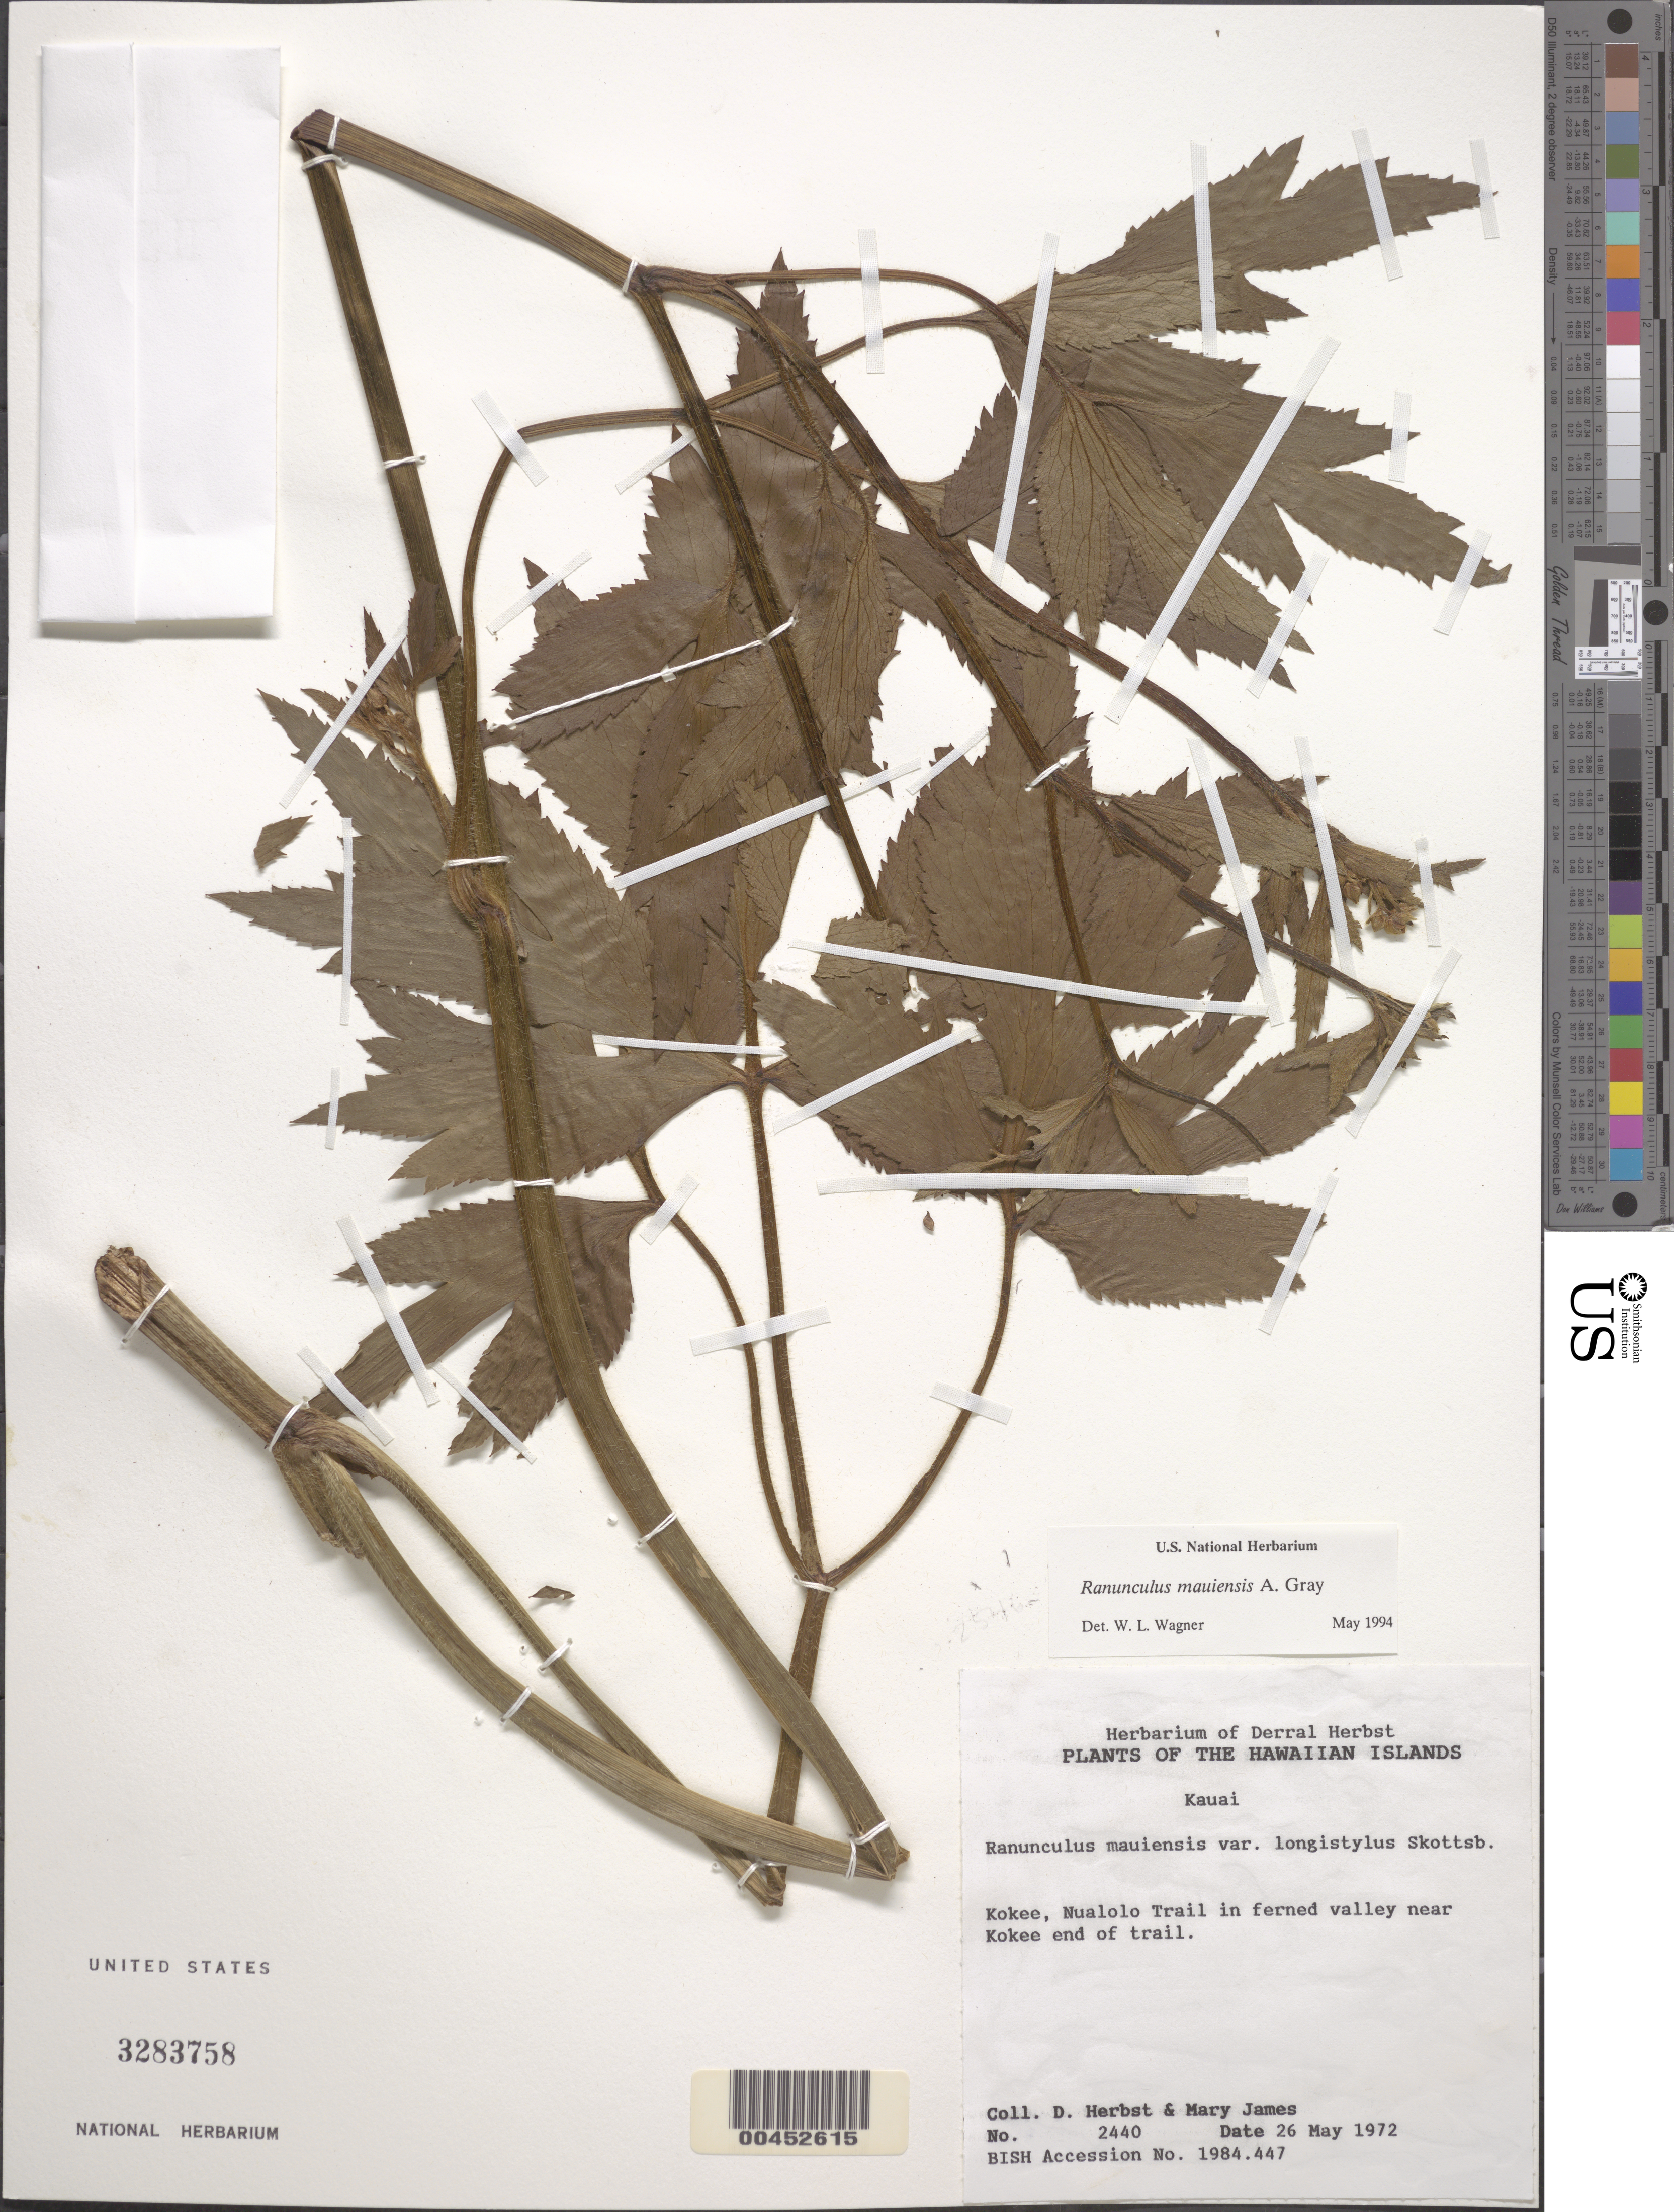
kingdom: Plantae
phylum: Tracheophyta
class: Magnoliopsida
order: Ranunculales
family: Ranunculaceae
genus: Ranunculus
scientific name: Ranunculus mauiensis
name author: A. Gray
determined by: Wagner, W. L., (BOT), Smithsonian Institution - National Museum of Natural History (UNITED STATES)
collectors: D. R. Herbst & M. James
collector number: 2440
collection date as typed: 26 May 1972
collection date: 1972-05-26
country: United States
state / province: Hawaii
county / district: Kauai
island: Kaua'i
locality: Kokee, Nualolo Trail in valley near Kokee end of trail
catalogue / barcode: US 3283758